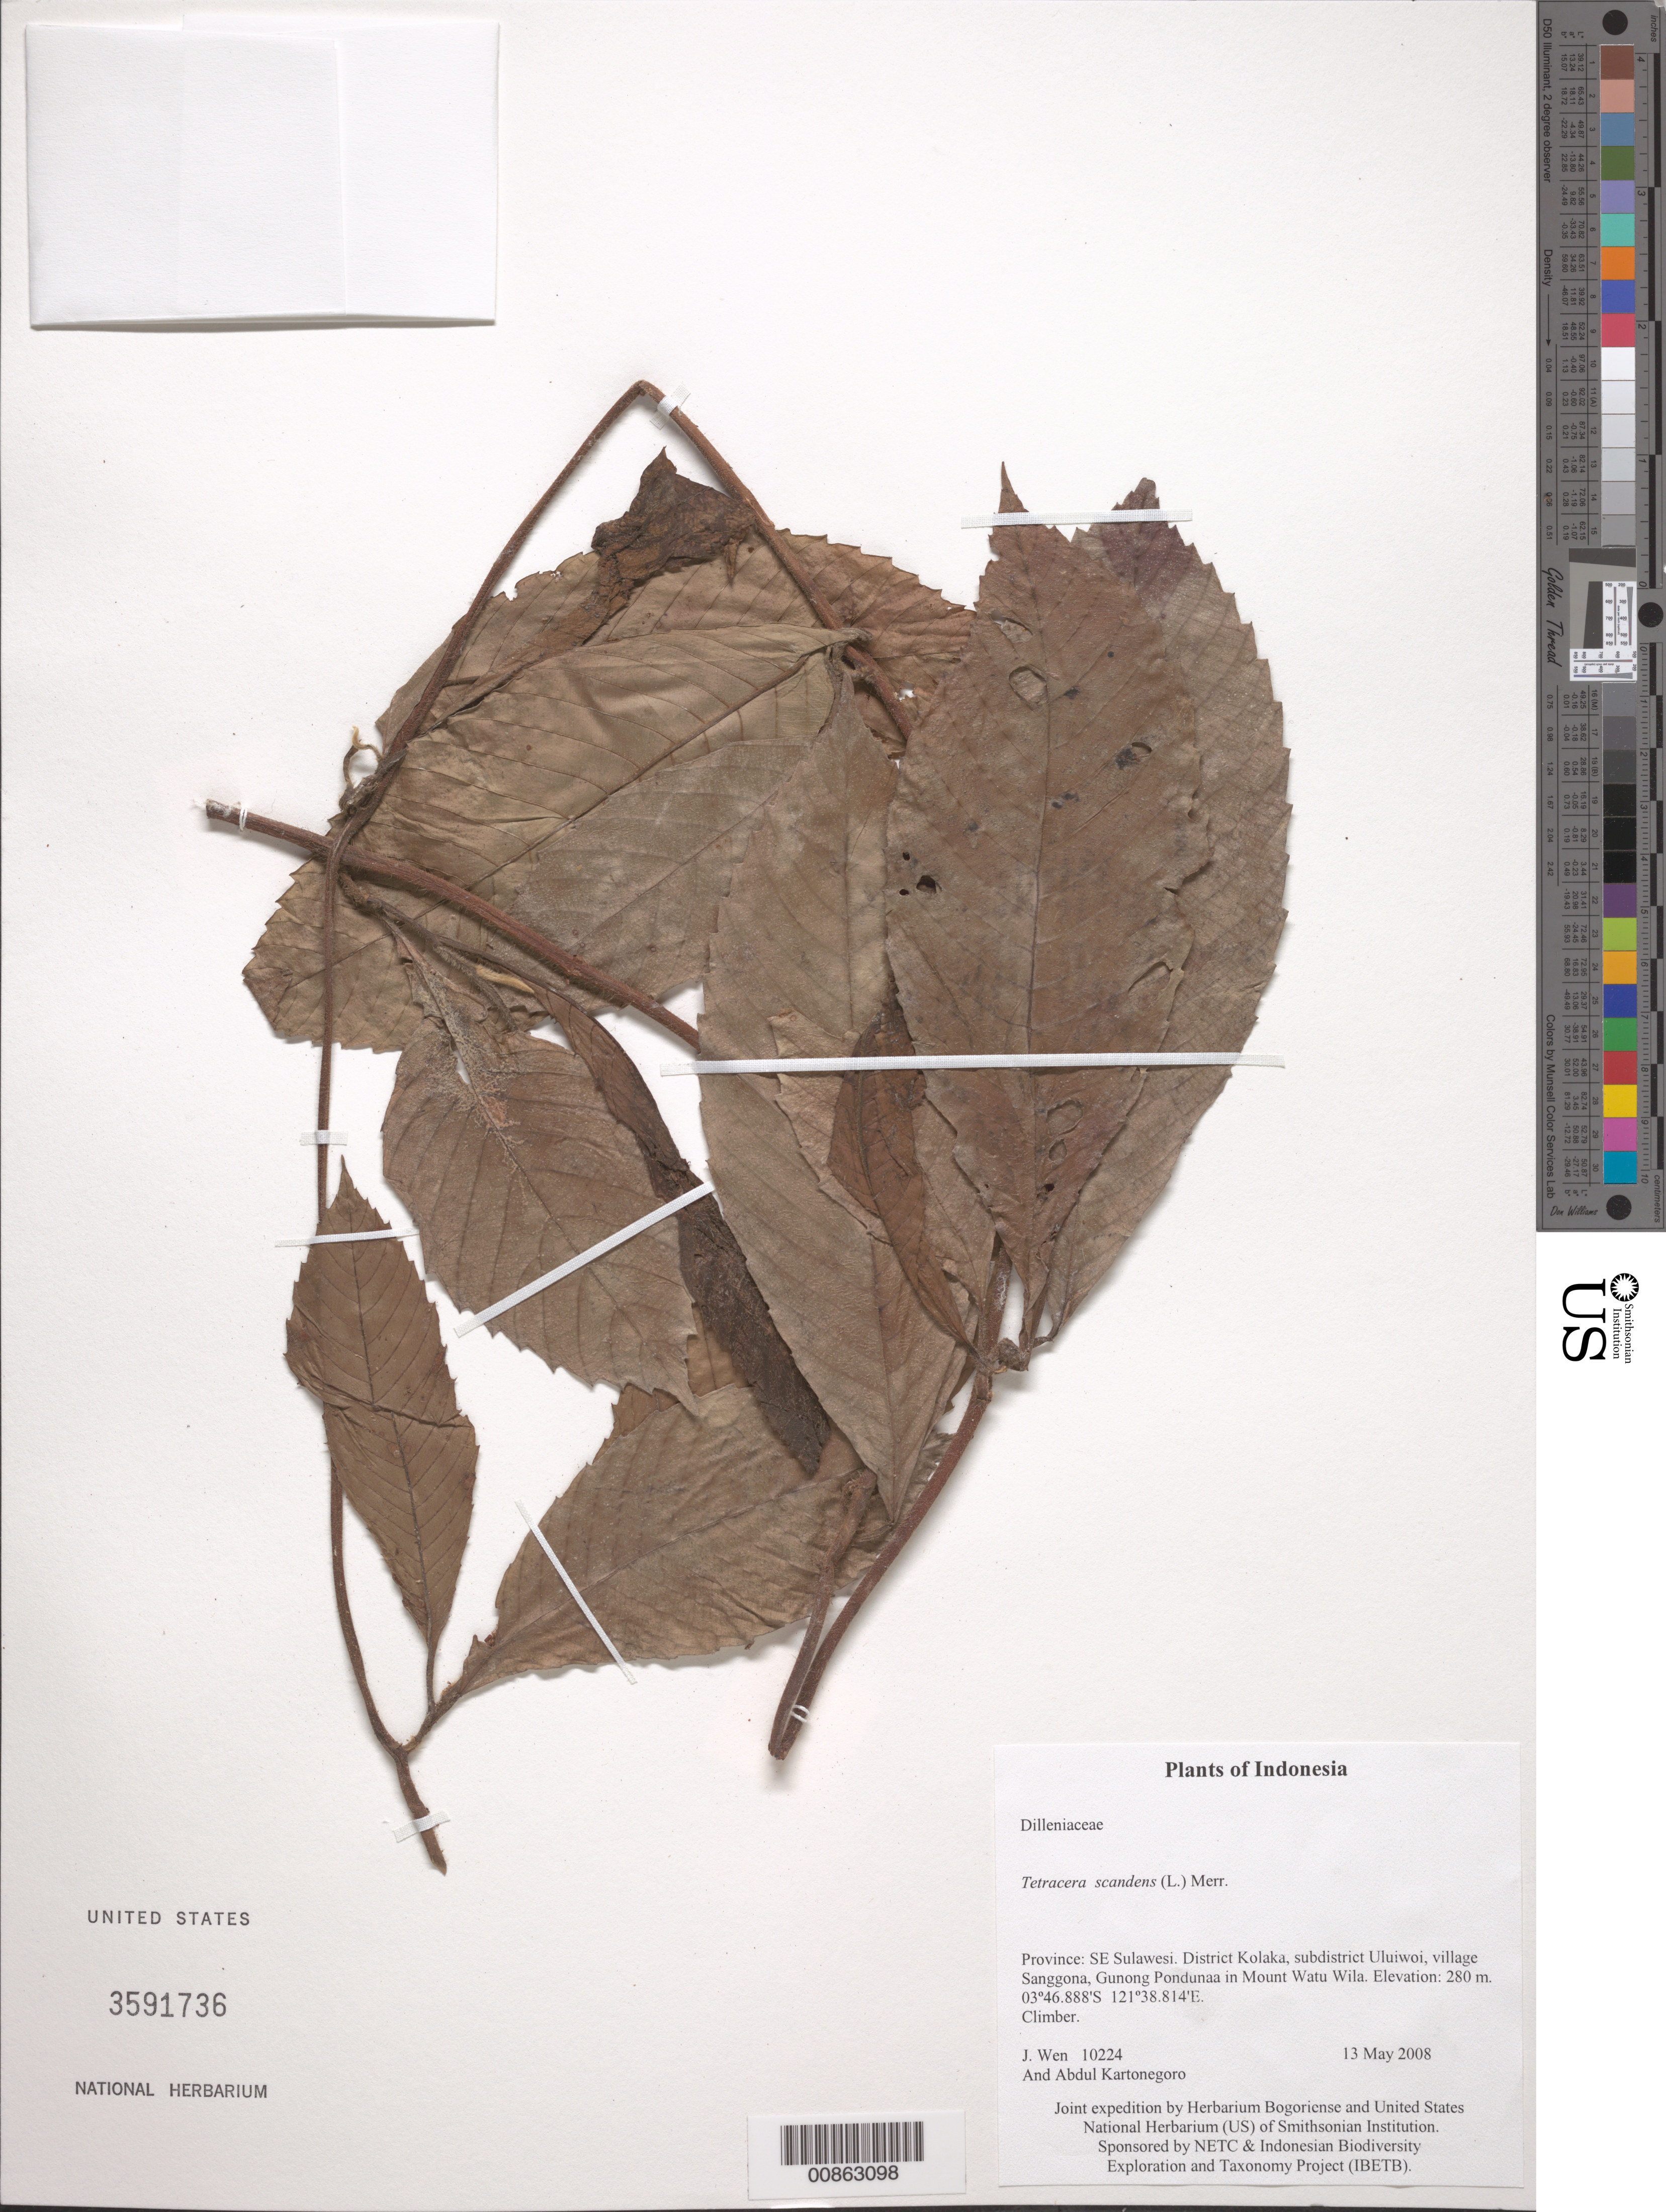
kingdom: Plantae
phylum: Tracheophyta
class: Magnoliopsida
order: Dilleniales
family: Dilleniaceae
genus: Tetracera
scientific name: Tetracera scandens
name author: (L.) Merr.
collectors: J. Wen & A. Kartonegoro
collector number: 10224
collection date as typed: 13 May 2008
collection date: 2008-05-13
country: Indonesia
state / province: Sulawesi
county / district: Sulawesi Tenggara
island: Sulawesi [Celebes]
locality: District Kolaka, subdistrict Uluiwoi, village Sanggona, Gunong Pondunaa in Mount Watu Wila.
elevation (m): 280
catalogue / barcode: US 3591736